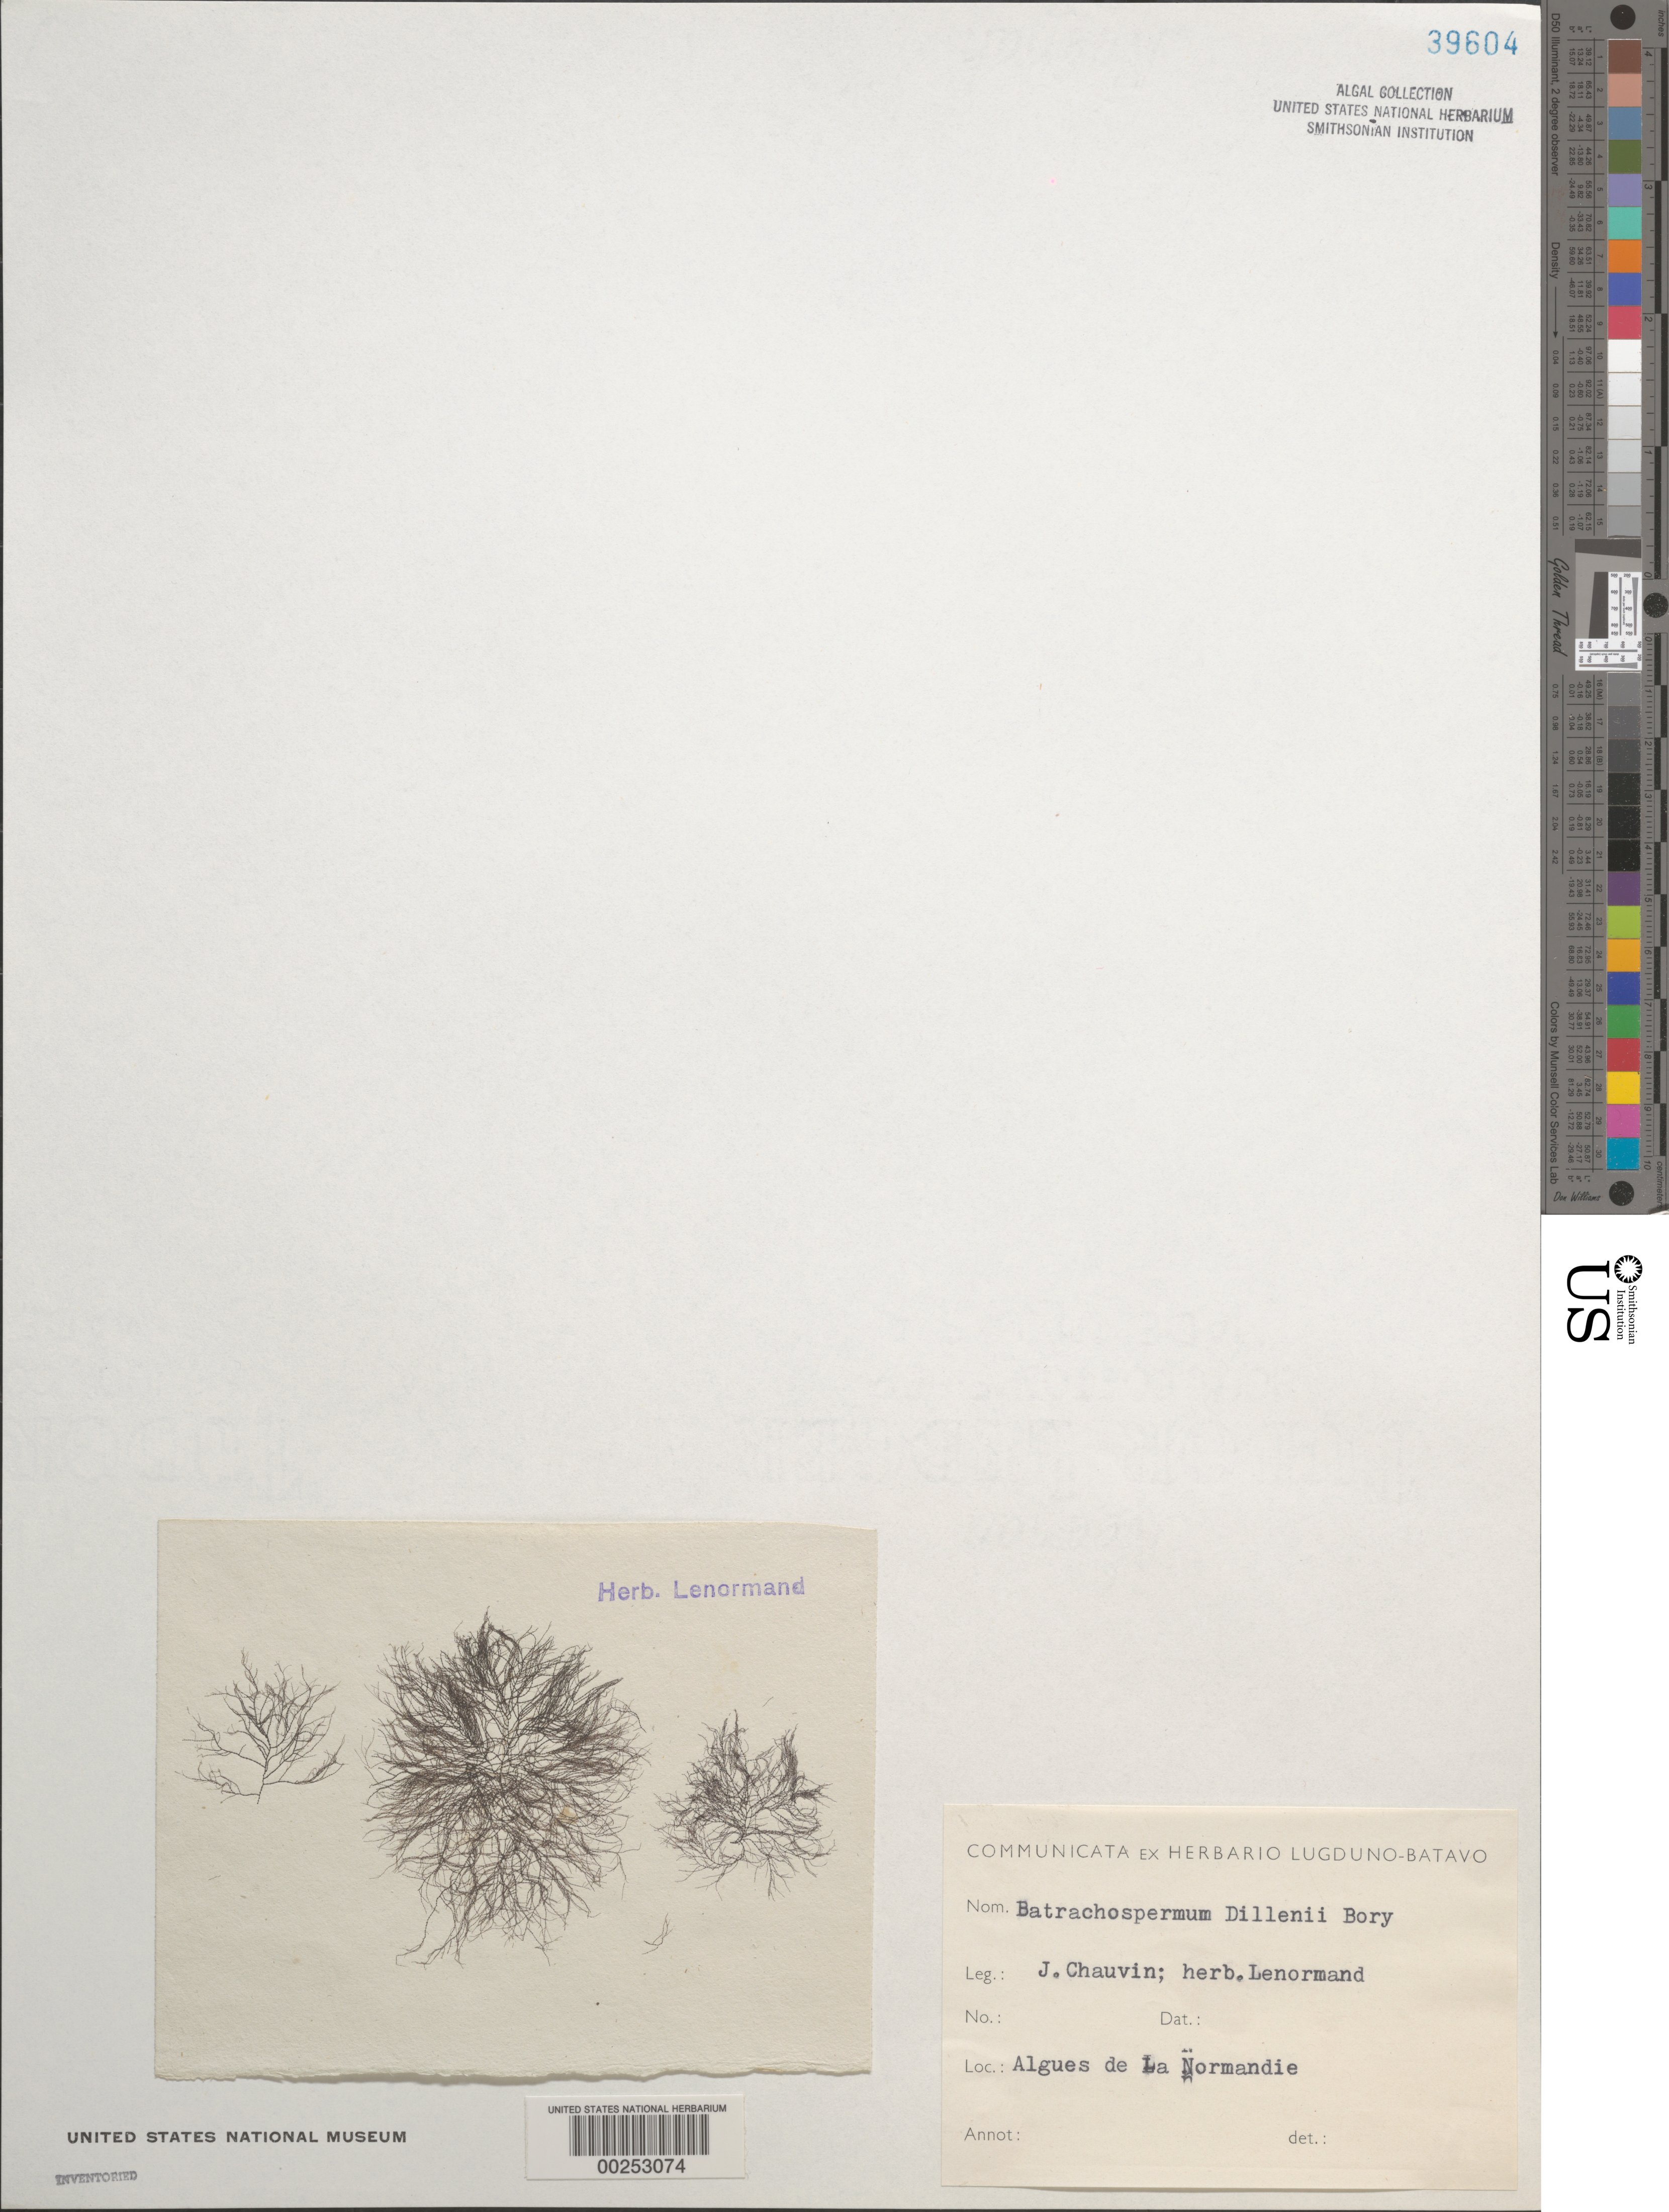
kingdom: Plantae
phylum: Rhodophyta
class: Florideophyceae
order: Batrachospermales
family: Batrachospermaceae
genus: Torularia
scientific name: Torularia atra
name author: (Hudson) M.J. Wynne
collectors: J. Chauvin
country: France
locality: Normandy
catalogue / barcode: US 39604